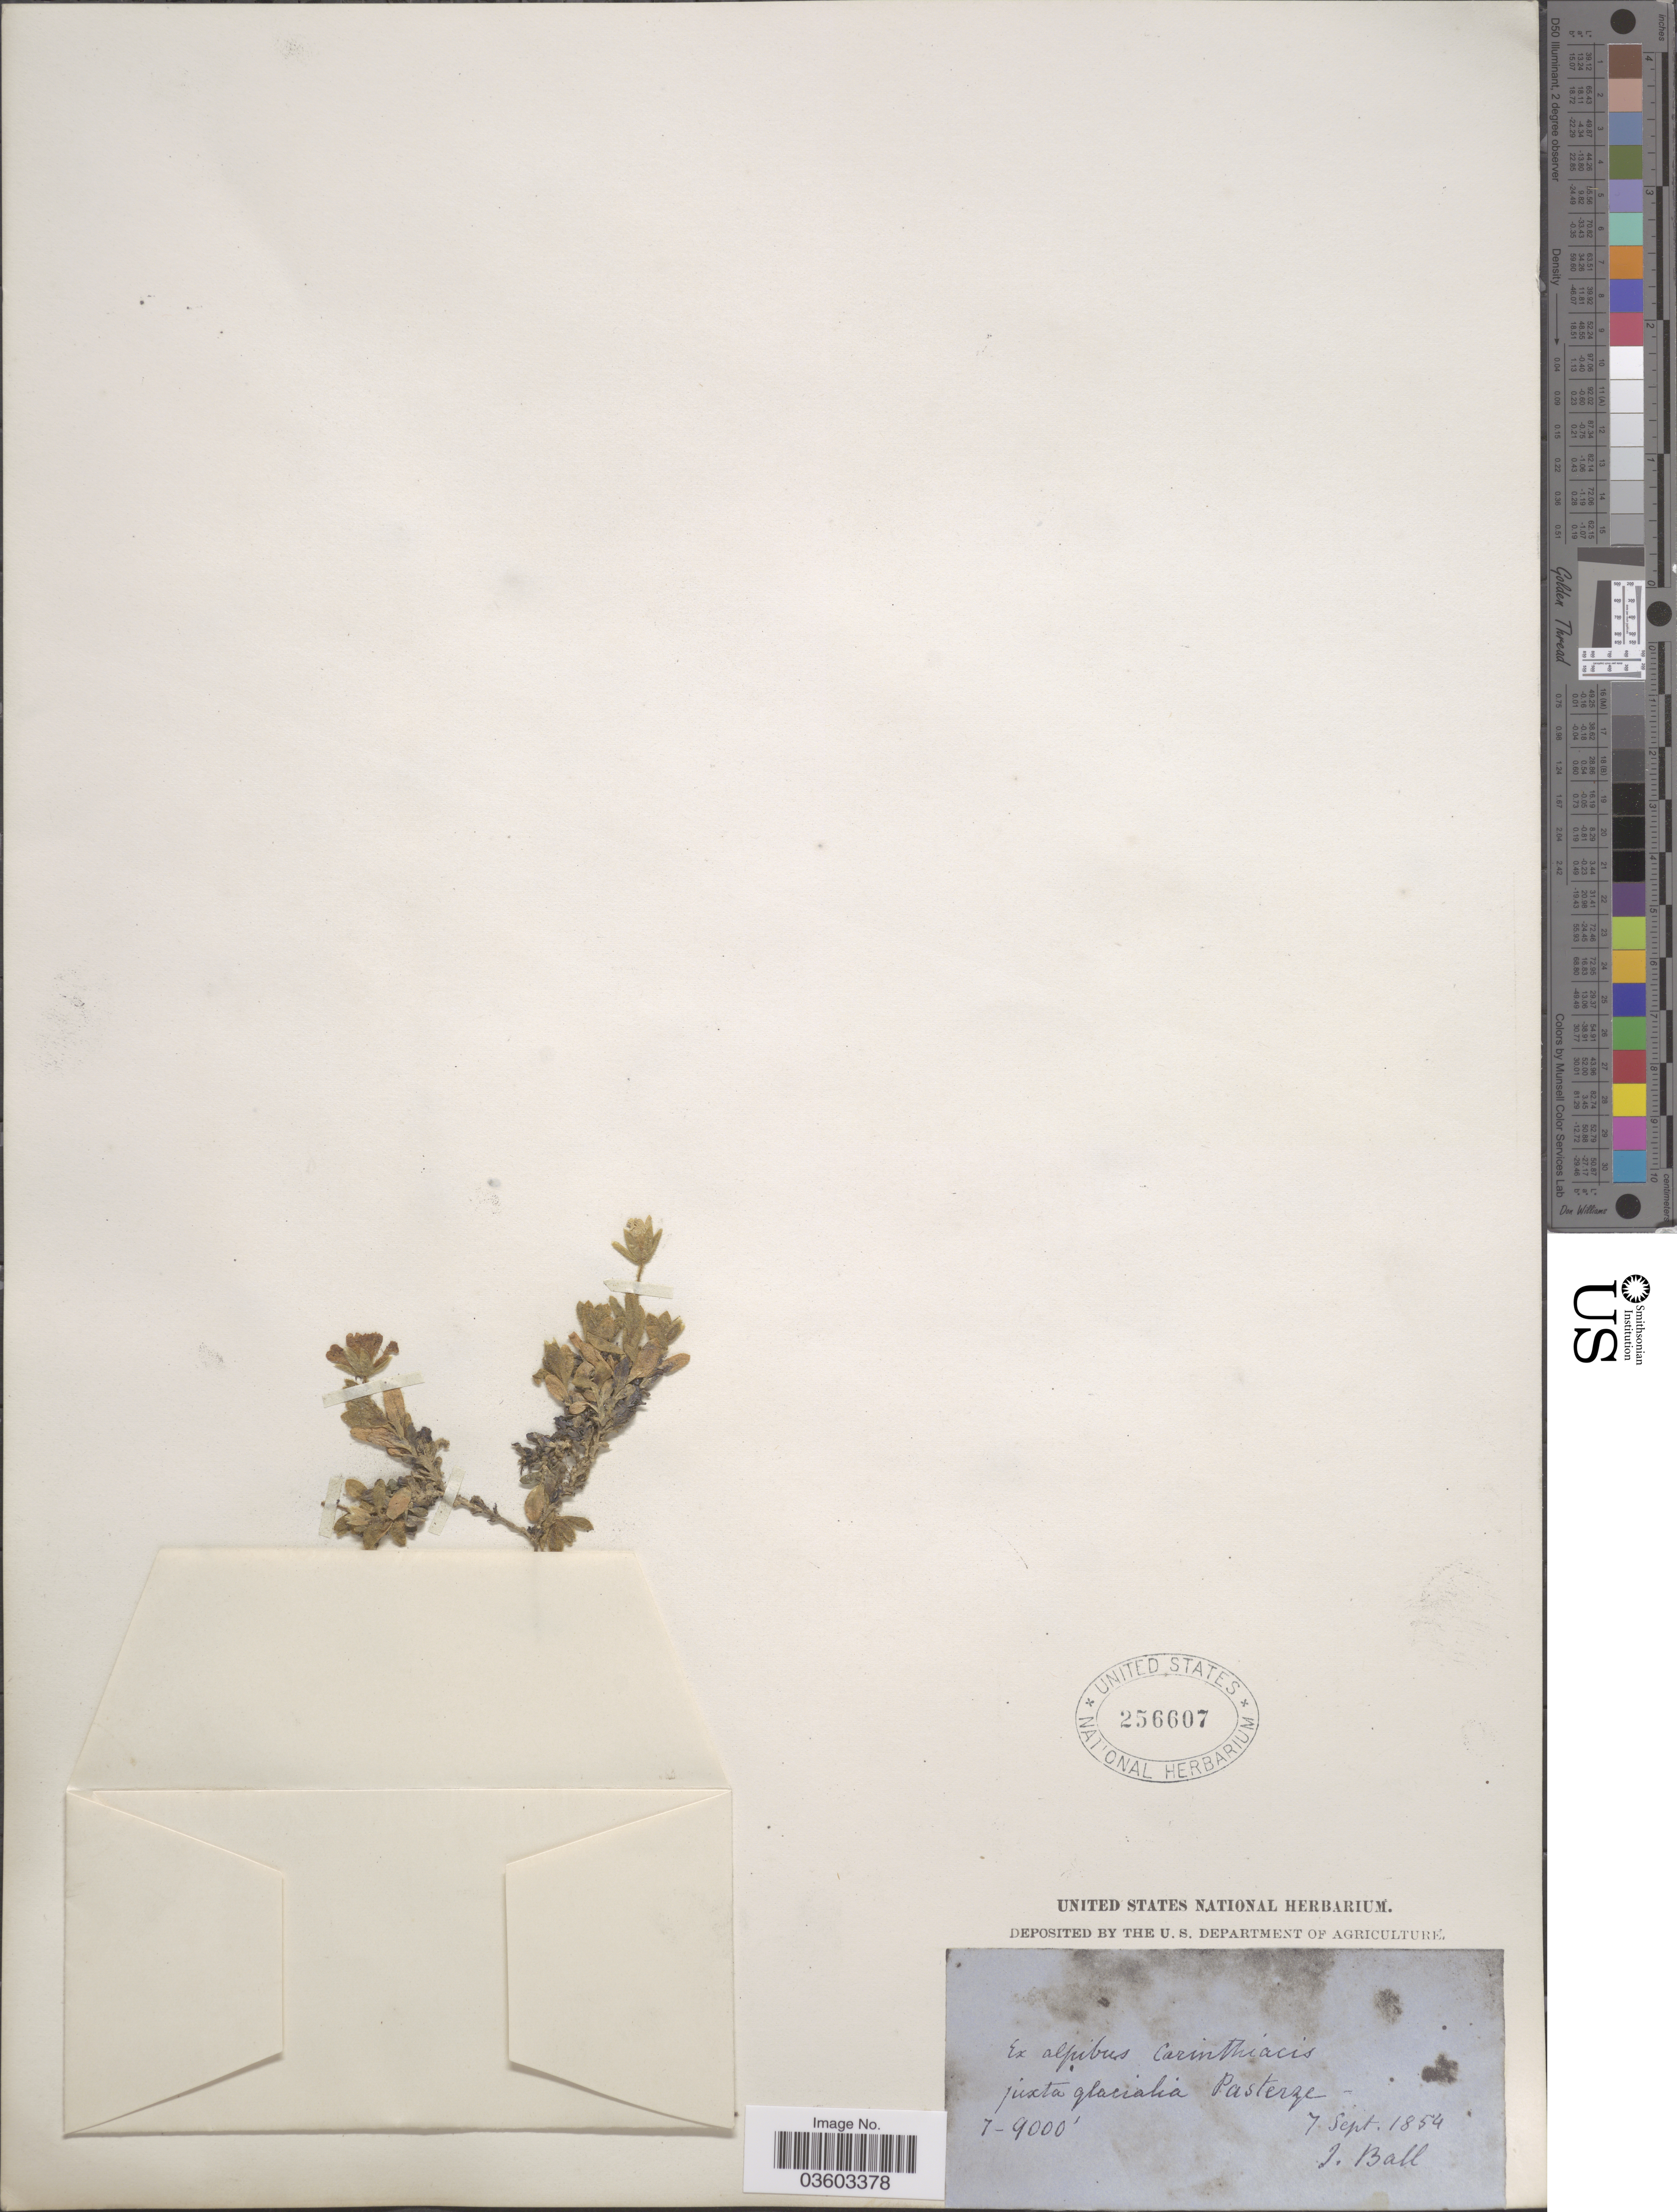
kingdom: Plantae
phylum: Tracheophyta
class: Magnoliopsida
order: Caryophyllales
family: Caryophyllaceae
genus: Cerastium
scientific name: Cerastium sp.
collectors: J. Ball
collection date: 1854-09-07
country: Austria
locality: Ex alpibus carinthiacis juxta glacialia Pasterze.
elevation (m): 2134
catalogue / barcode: US 256607